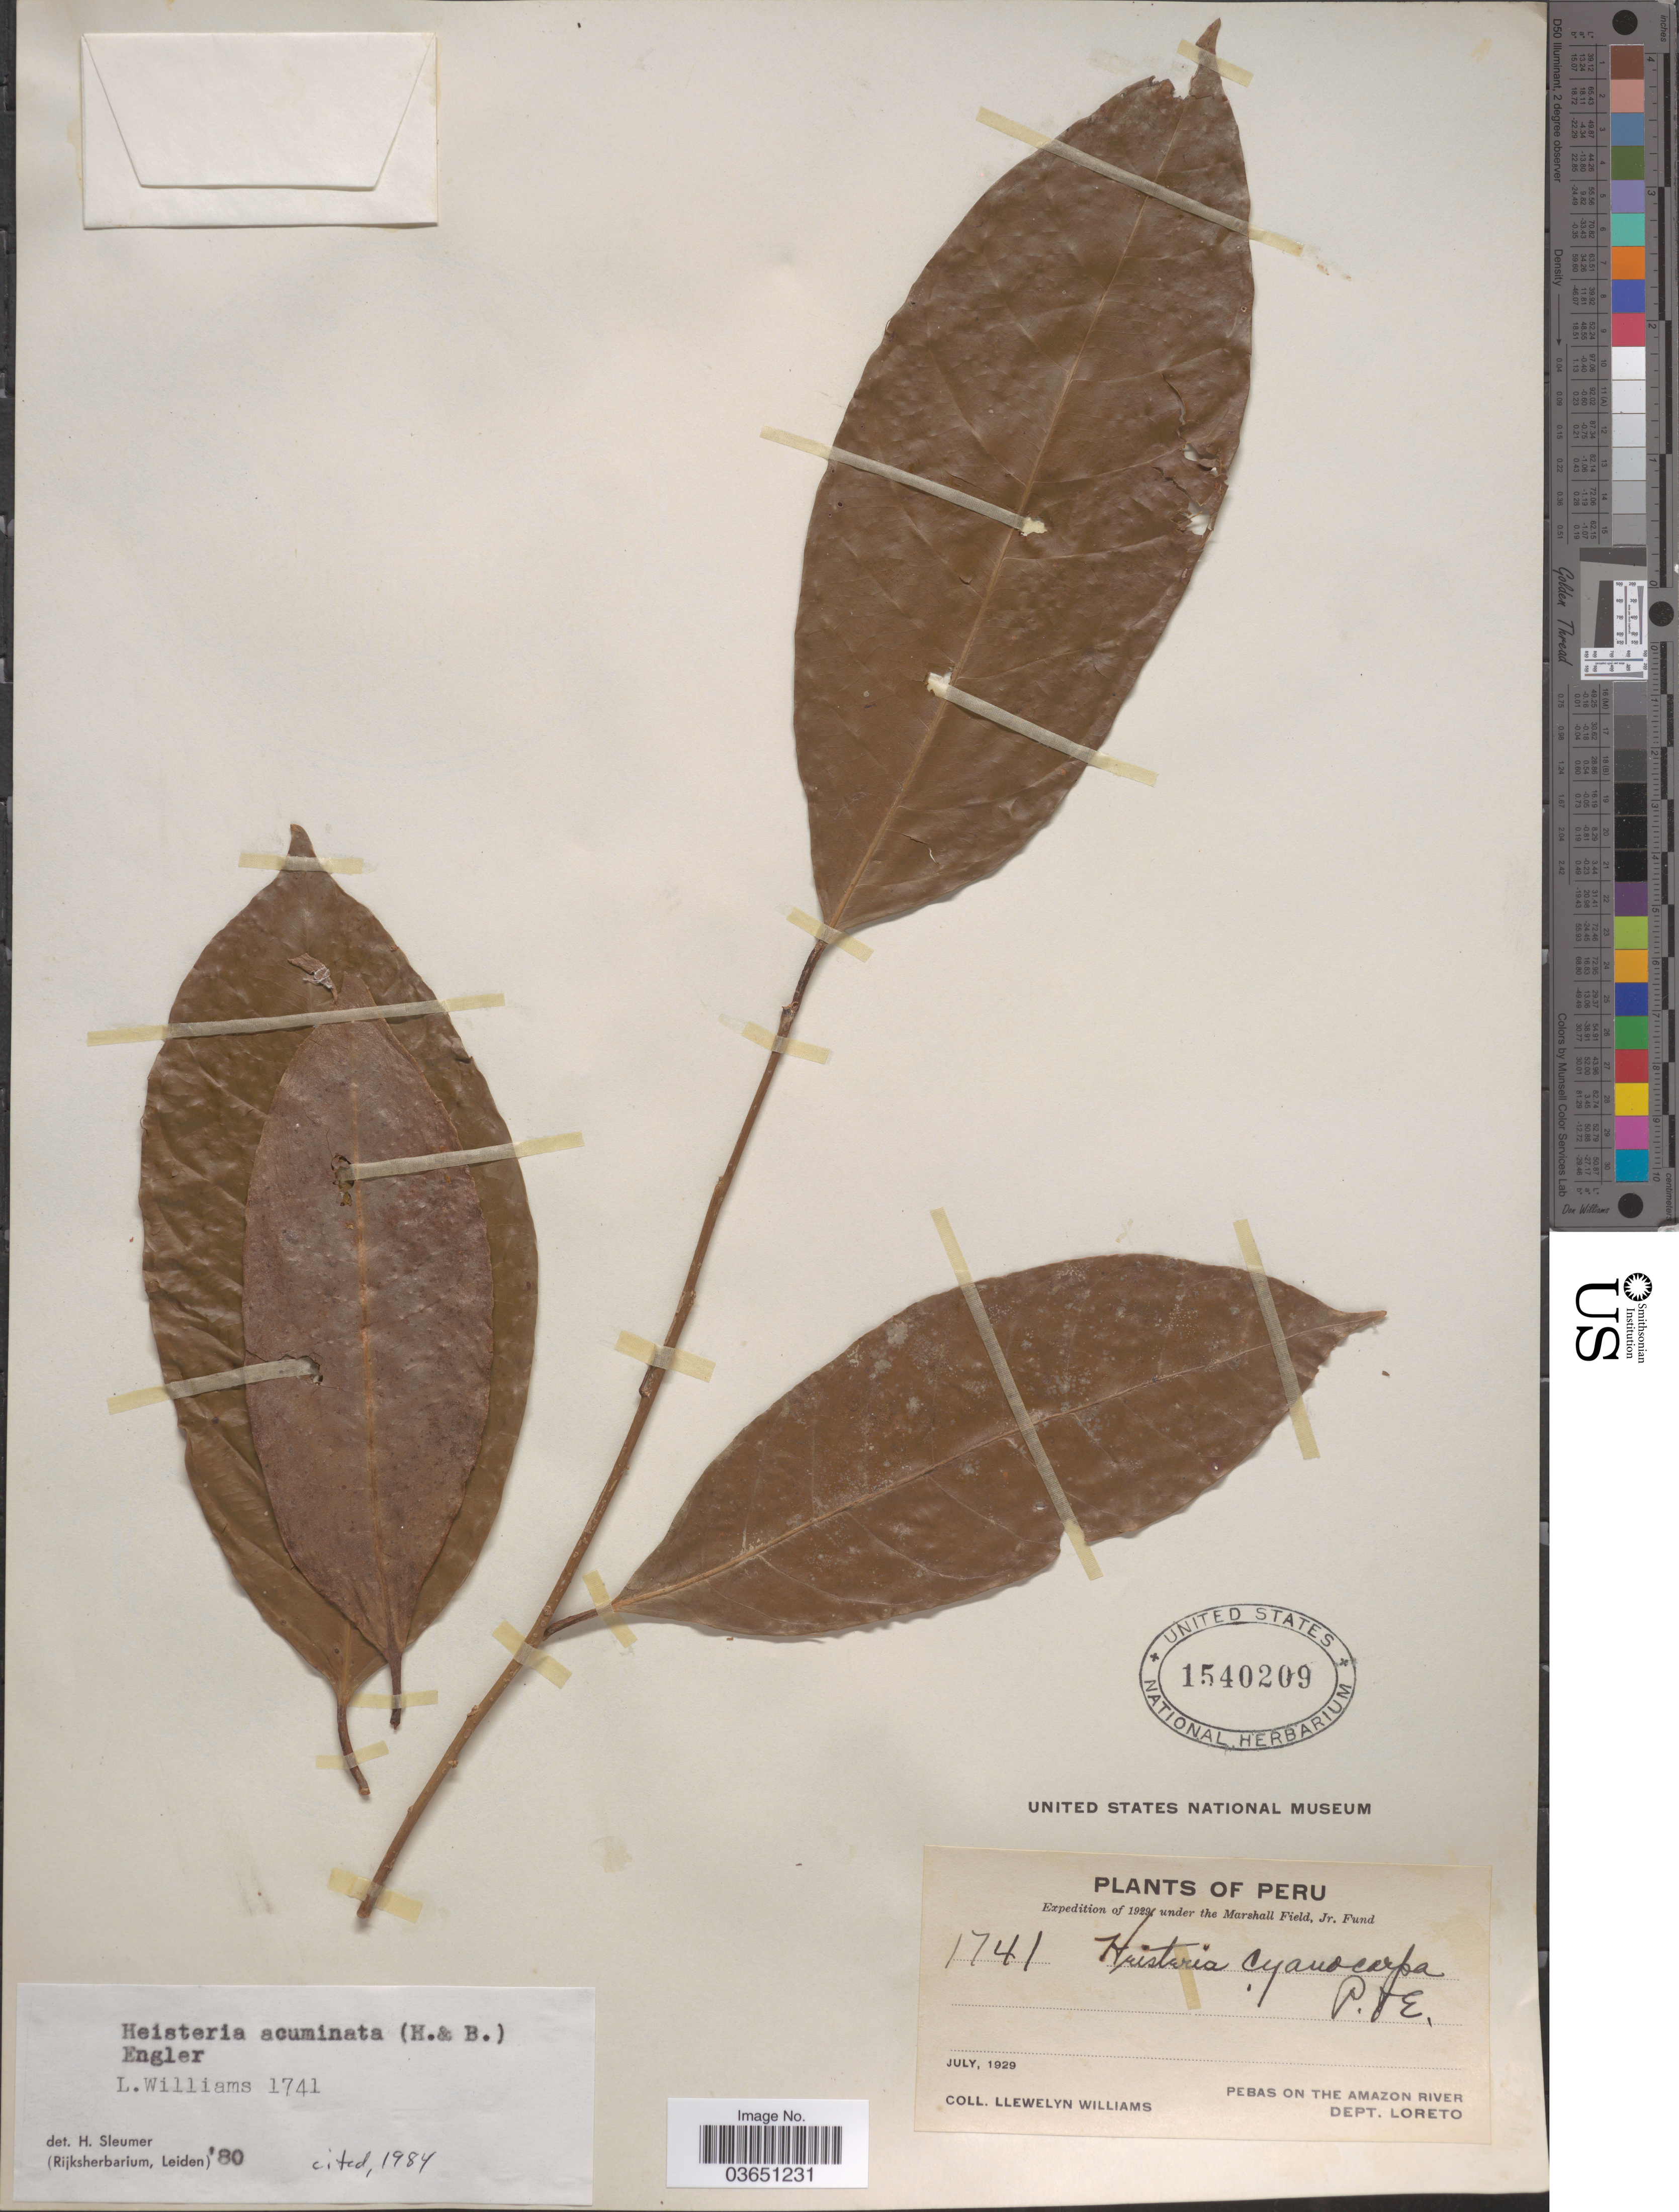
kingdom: Plantae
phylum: Tracheophyta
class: Magnoliopsida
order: Santalales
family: Erythropalaceae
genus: Heisteria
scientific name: Heisteria acuminata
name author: (Humb. & Bonpl.) Engl.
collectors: Ll. Williams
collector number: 1741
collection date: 1929-07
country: Peru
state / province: Loreto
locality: Pebas on the Amazon River Dept. Loreto.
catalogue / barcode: US 1540209